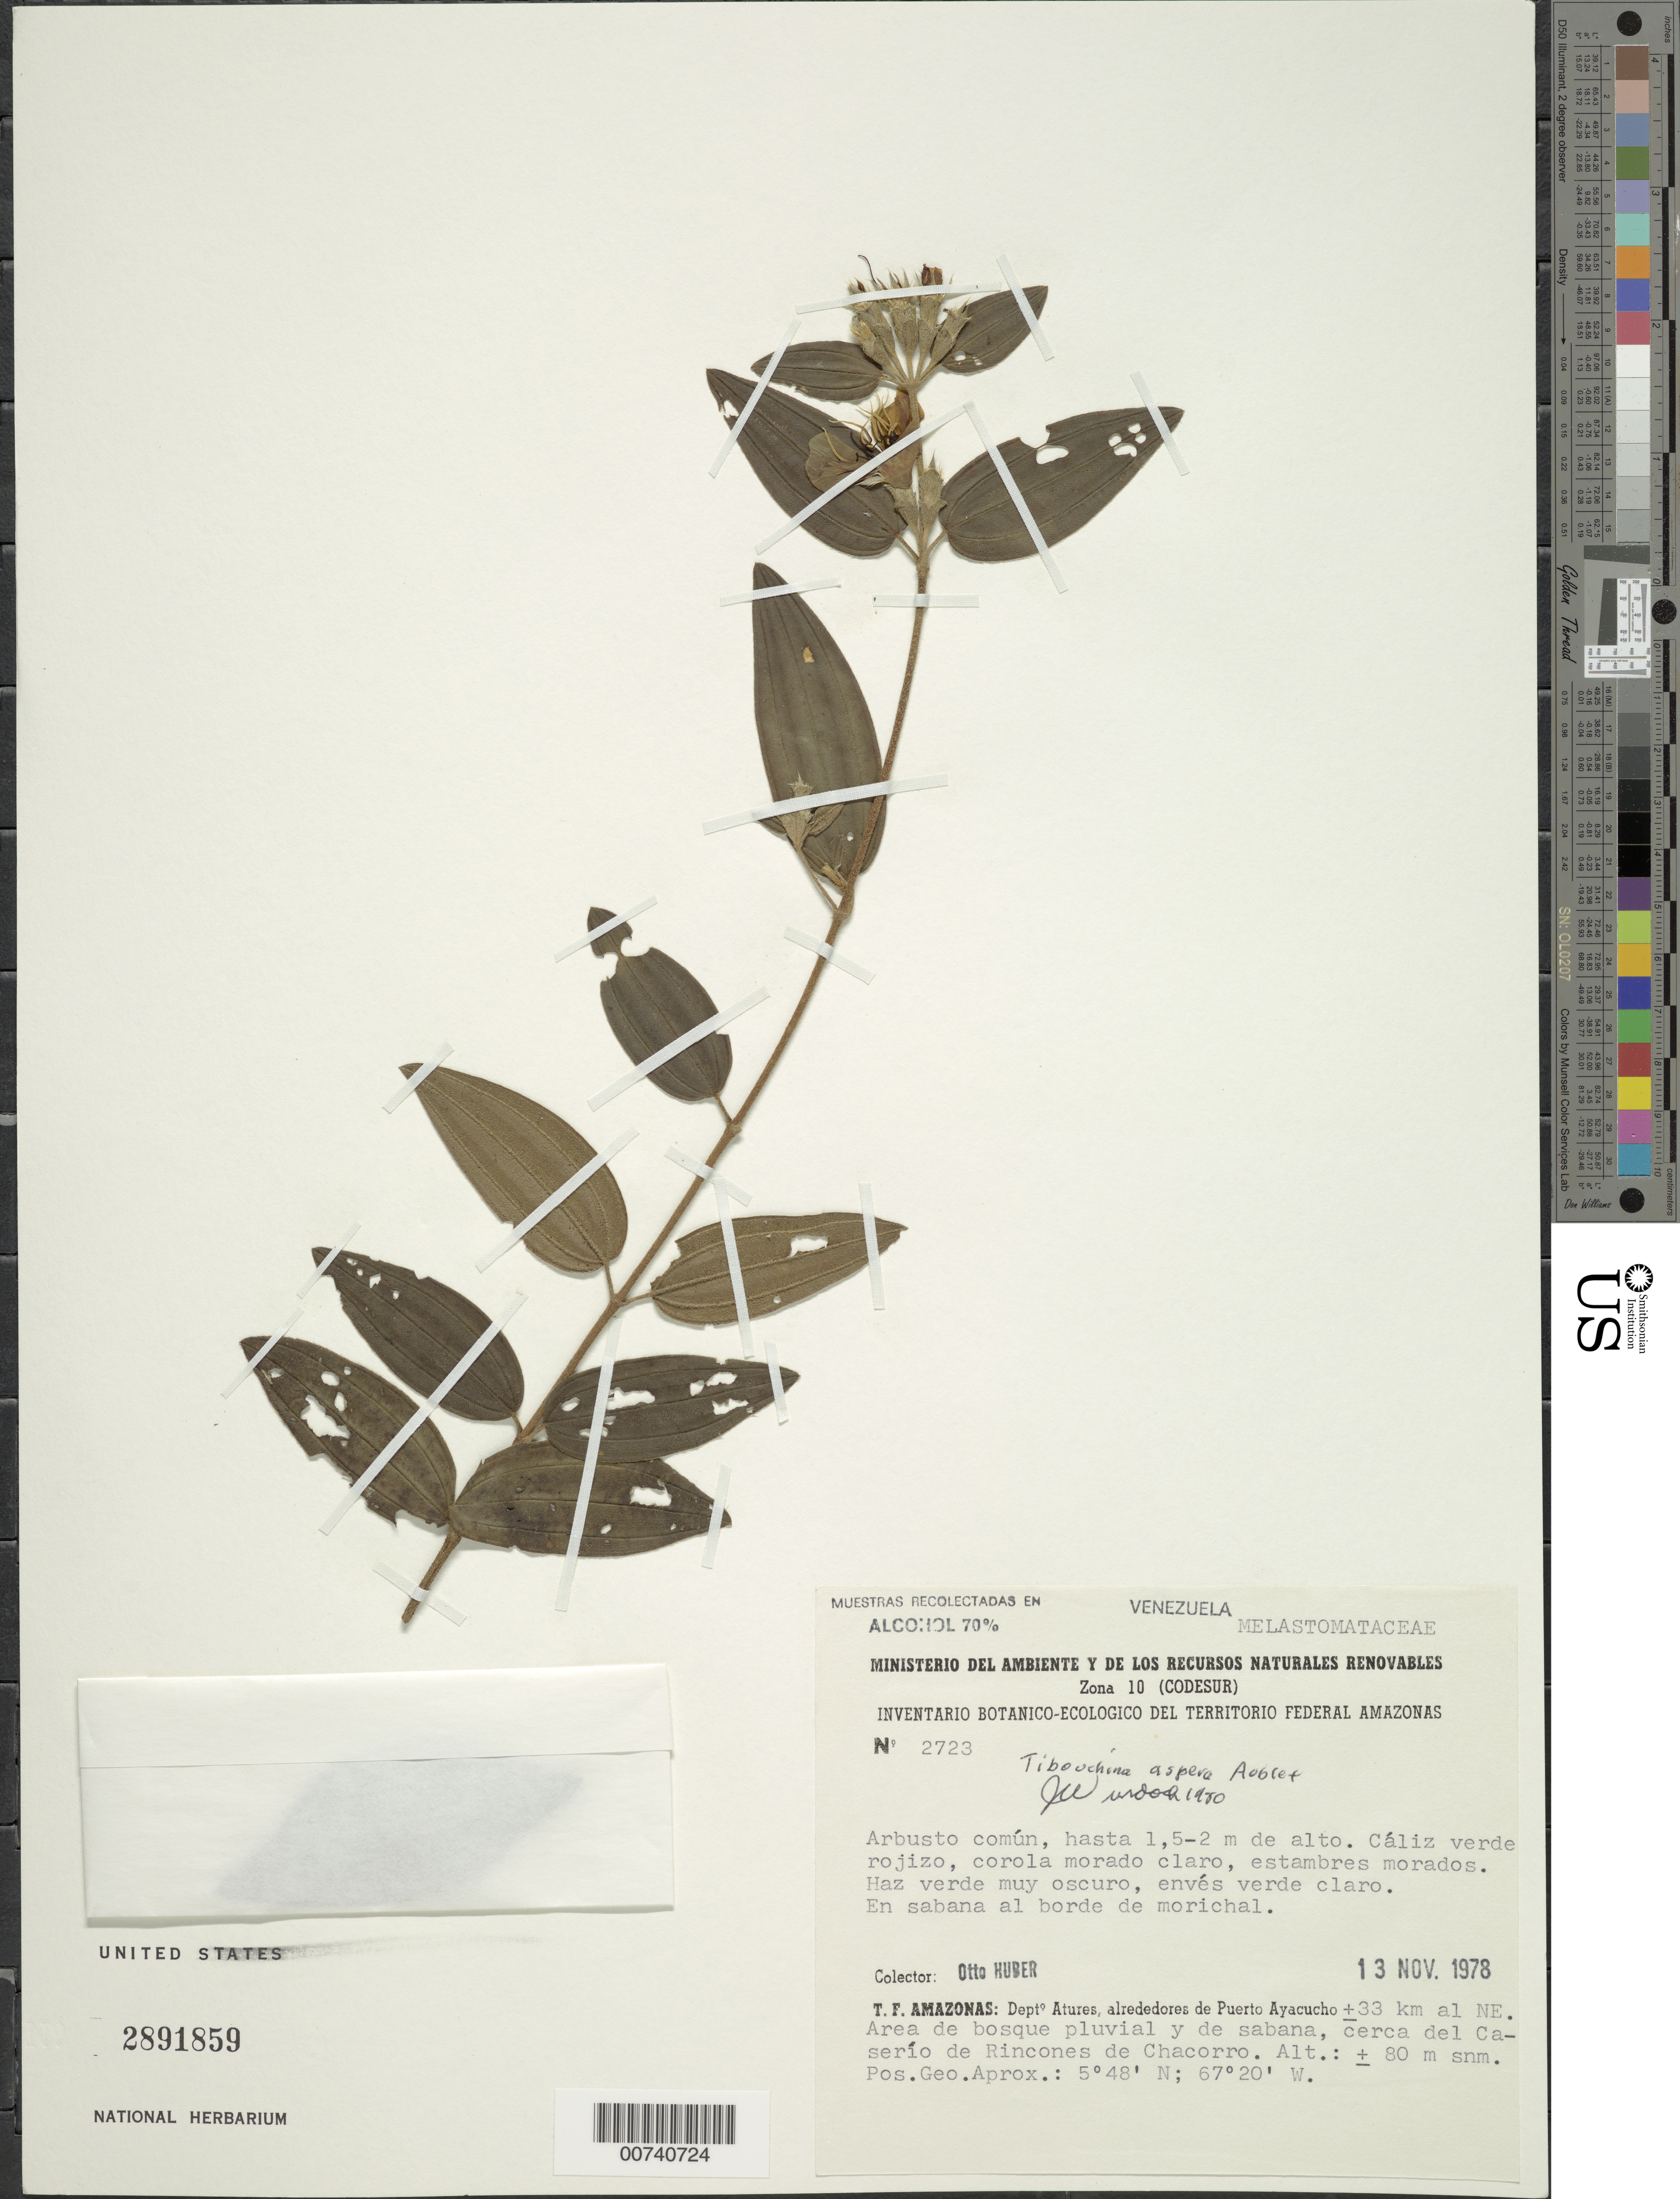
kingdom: Plantae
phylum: Tracheophyta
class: Magnoliopsida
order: Myrtales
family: Melastomataceae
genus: Tibouchina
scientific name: Tibouchina aspera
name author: Aubl.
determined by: Wurdack, John J., (US), US (UNITED STATES)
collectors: O. Huber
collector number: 2723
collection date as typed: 13-Nov-78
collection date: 1978-11-13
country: Venezuela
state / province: Amazonas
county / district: Atures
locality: Puerto Ayacucho, 33 km NE of; near Caserío de Rincones de Chacorro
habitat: Savanna along morichal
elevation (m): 80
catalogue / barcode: US 2891859